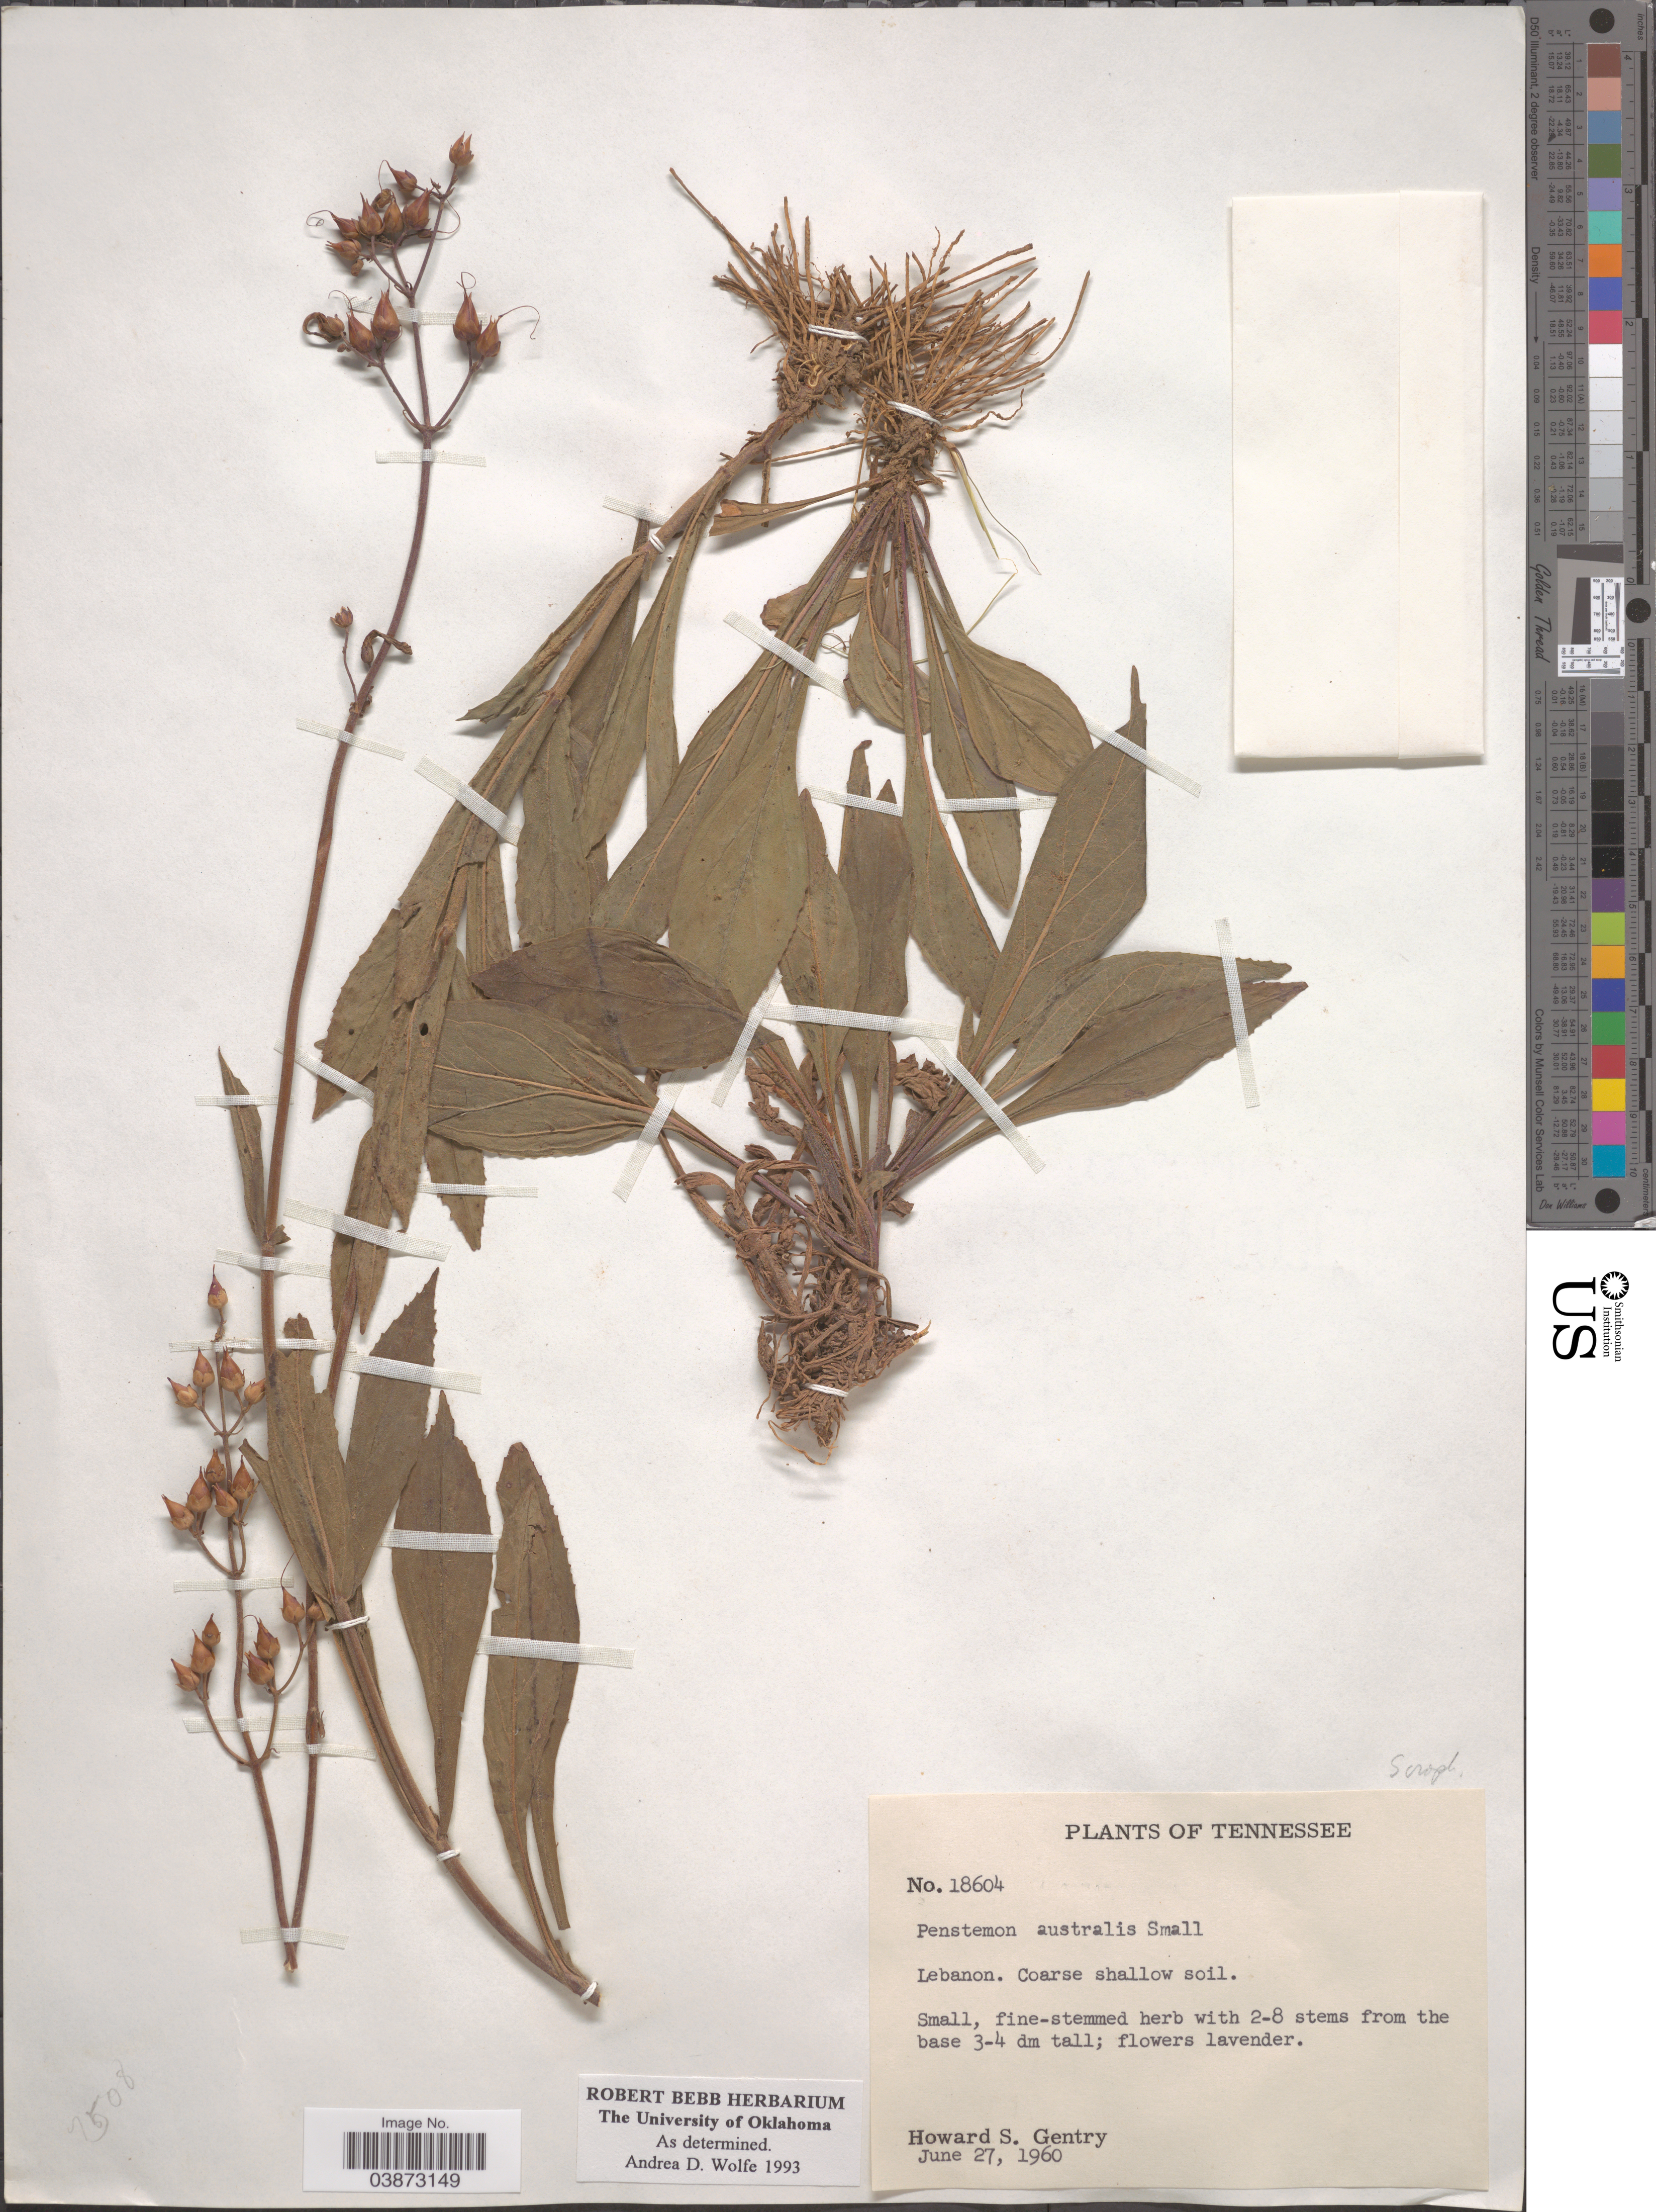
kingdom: Plantae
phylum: Tracheophyta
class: Magnoliopsida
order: Lamiales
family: Plantaginaceae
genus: Penstemon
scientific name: Penstemon australis subsp. australis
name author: Small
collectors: H. S. Gentry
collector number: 18604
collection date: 1960-06-27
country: United States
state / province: Tennessee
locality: Lebanon. Coarse shallow soil.